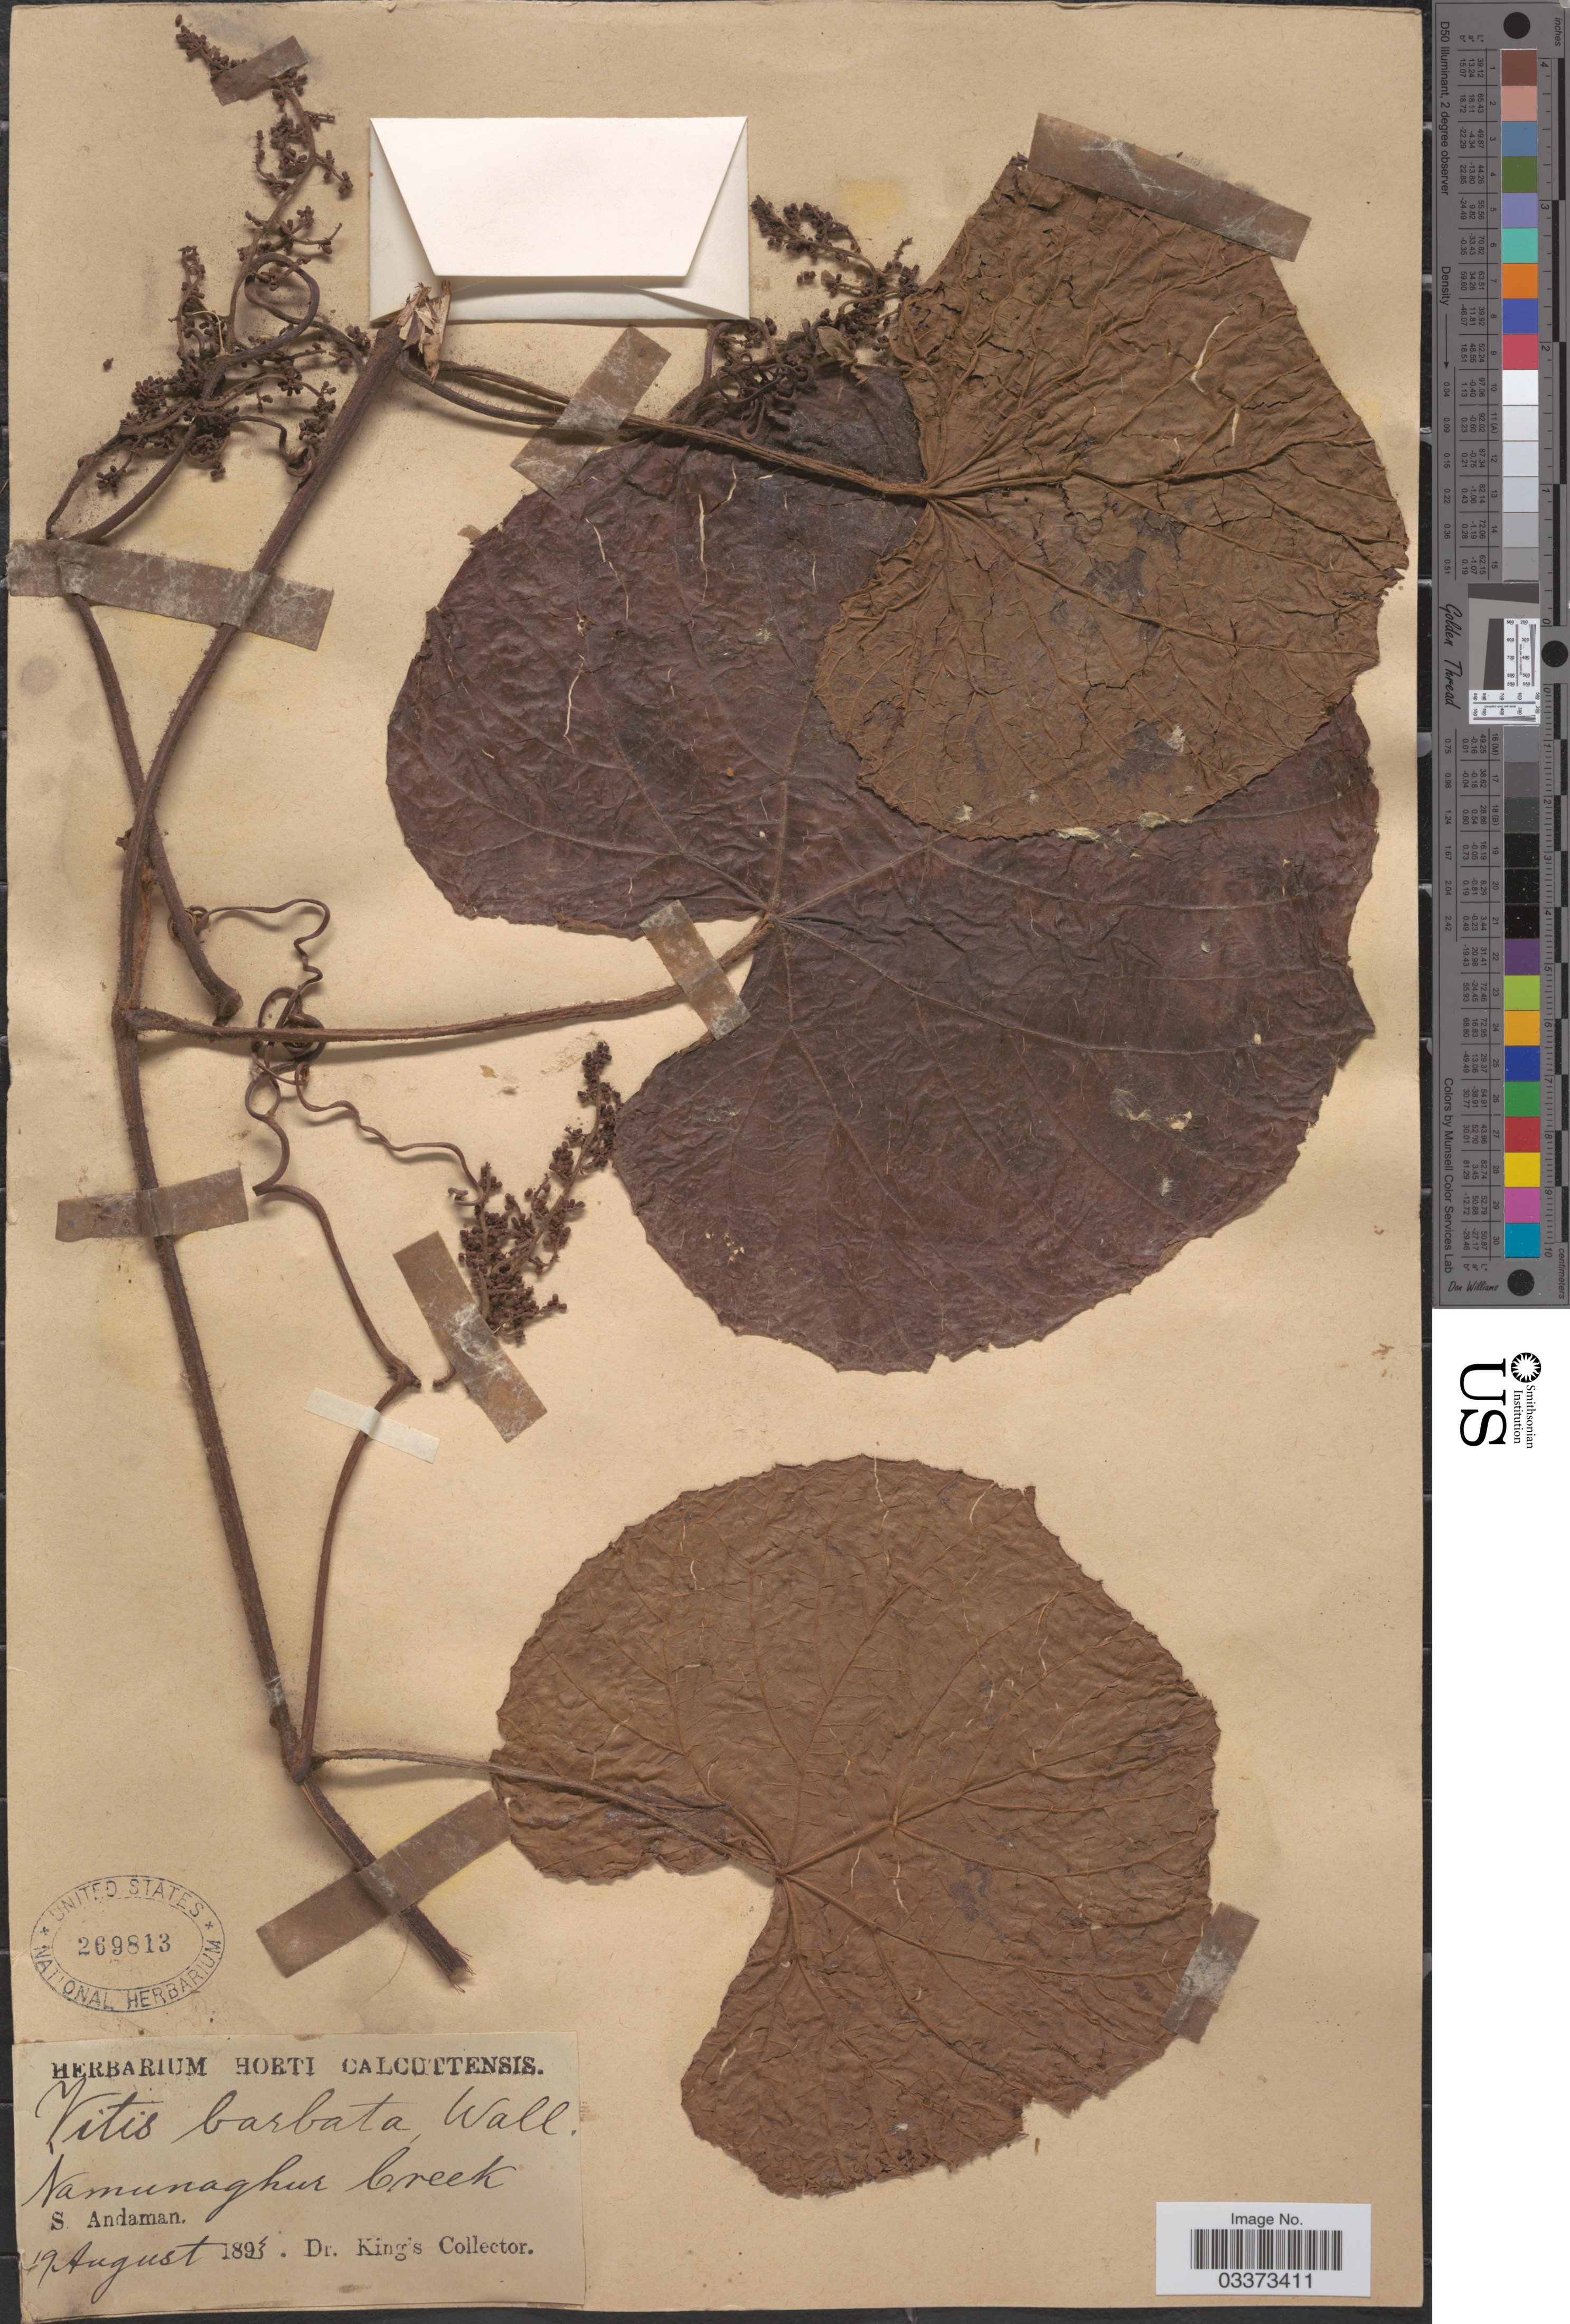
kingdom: Plantae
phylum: Tracheophyta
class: Magnoliopsida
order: Vitales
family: Vitaceae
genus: Ampelocissus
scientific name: Ampelocissus barbata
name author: (Wall.) Planch.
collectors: Dr. King's collector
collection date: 1893-08-19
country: India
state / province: Andaman and Nicobar Islands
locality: S. Andaman.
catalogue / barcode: US 269813